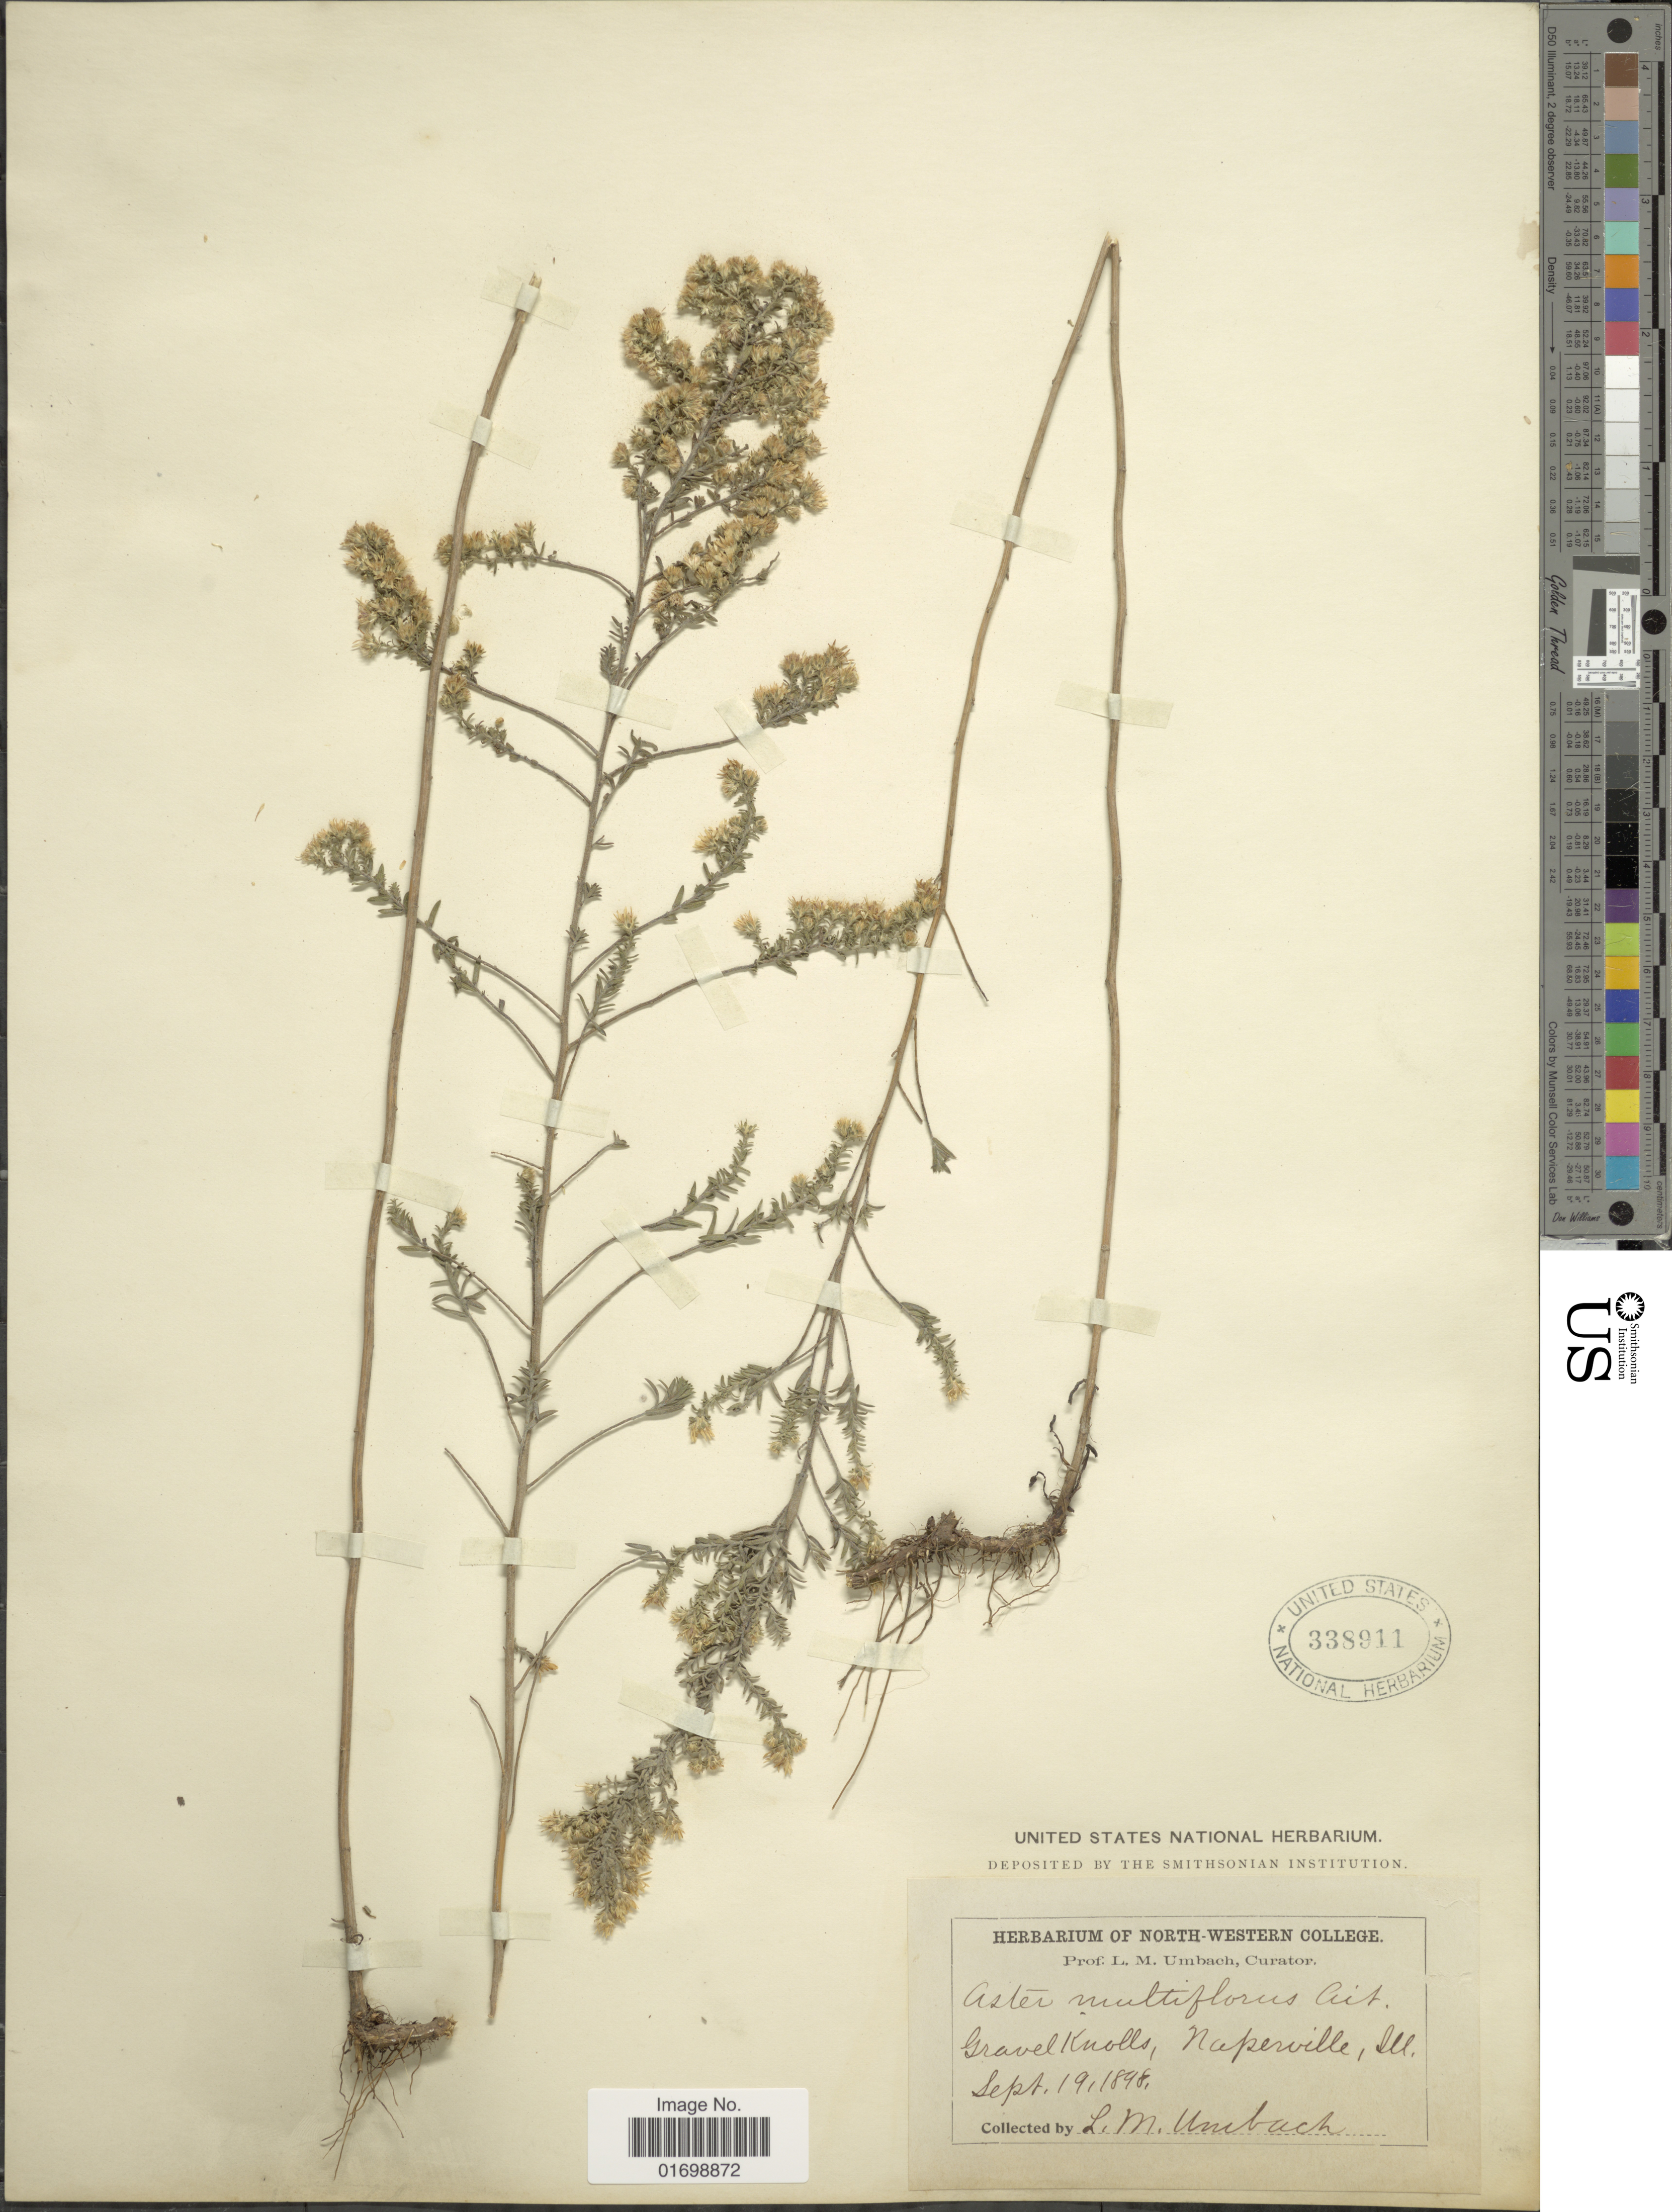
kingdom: Plantae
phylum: Tracheophyta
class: Magnoliopsida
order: Asterales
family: Asteraceae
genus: Symphyotrichum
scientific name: Symphyotrichum ericoides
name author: (L.) G.L. Nesom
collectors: L. M. Umbach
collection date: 1898-09-19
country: United States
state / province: Illinois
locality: Gravel Knolls, Naperville.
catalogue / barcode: US 338911